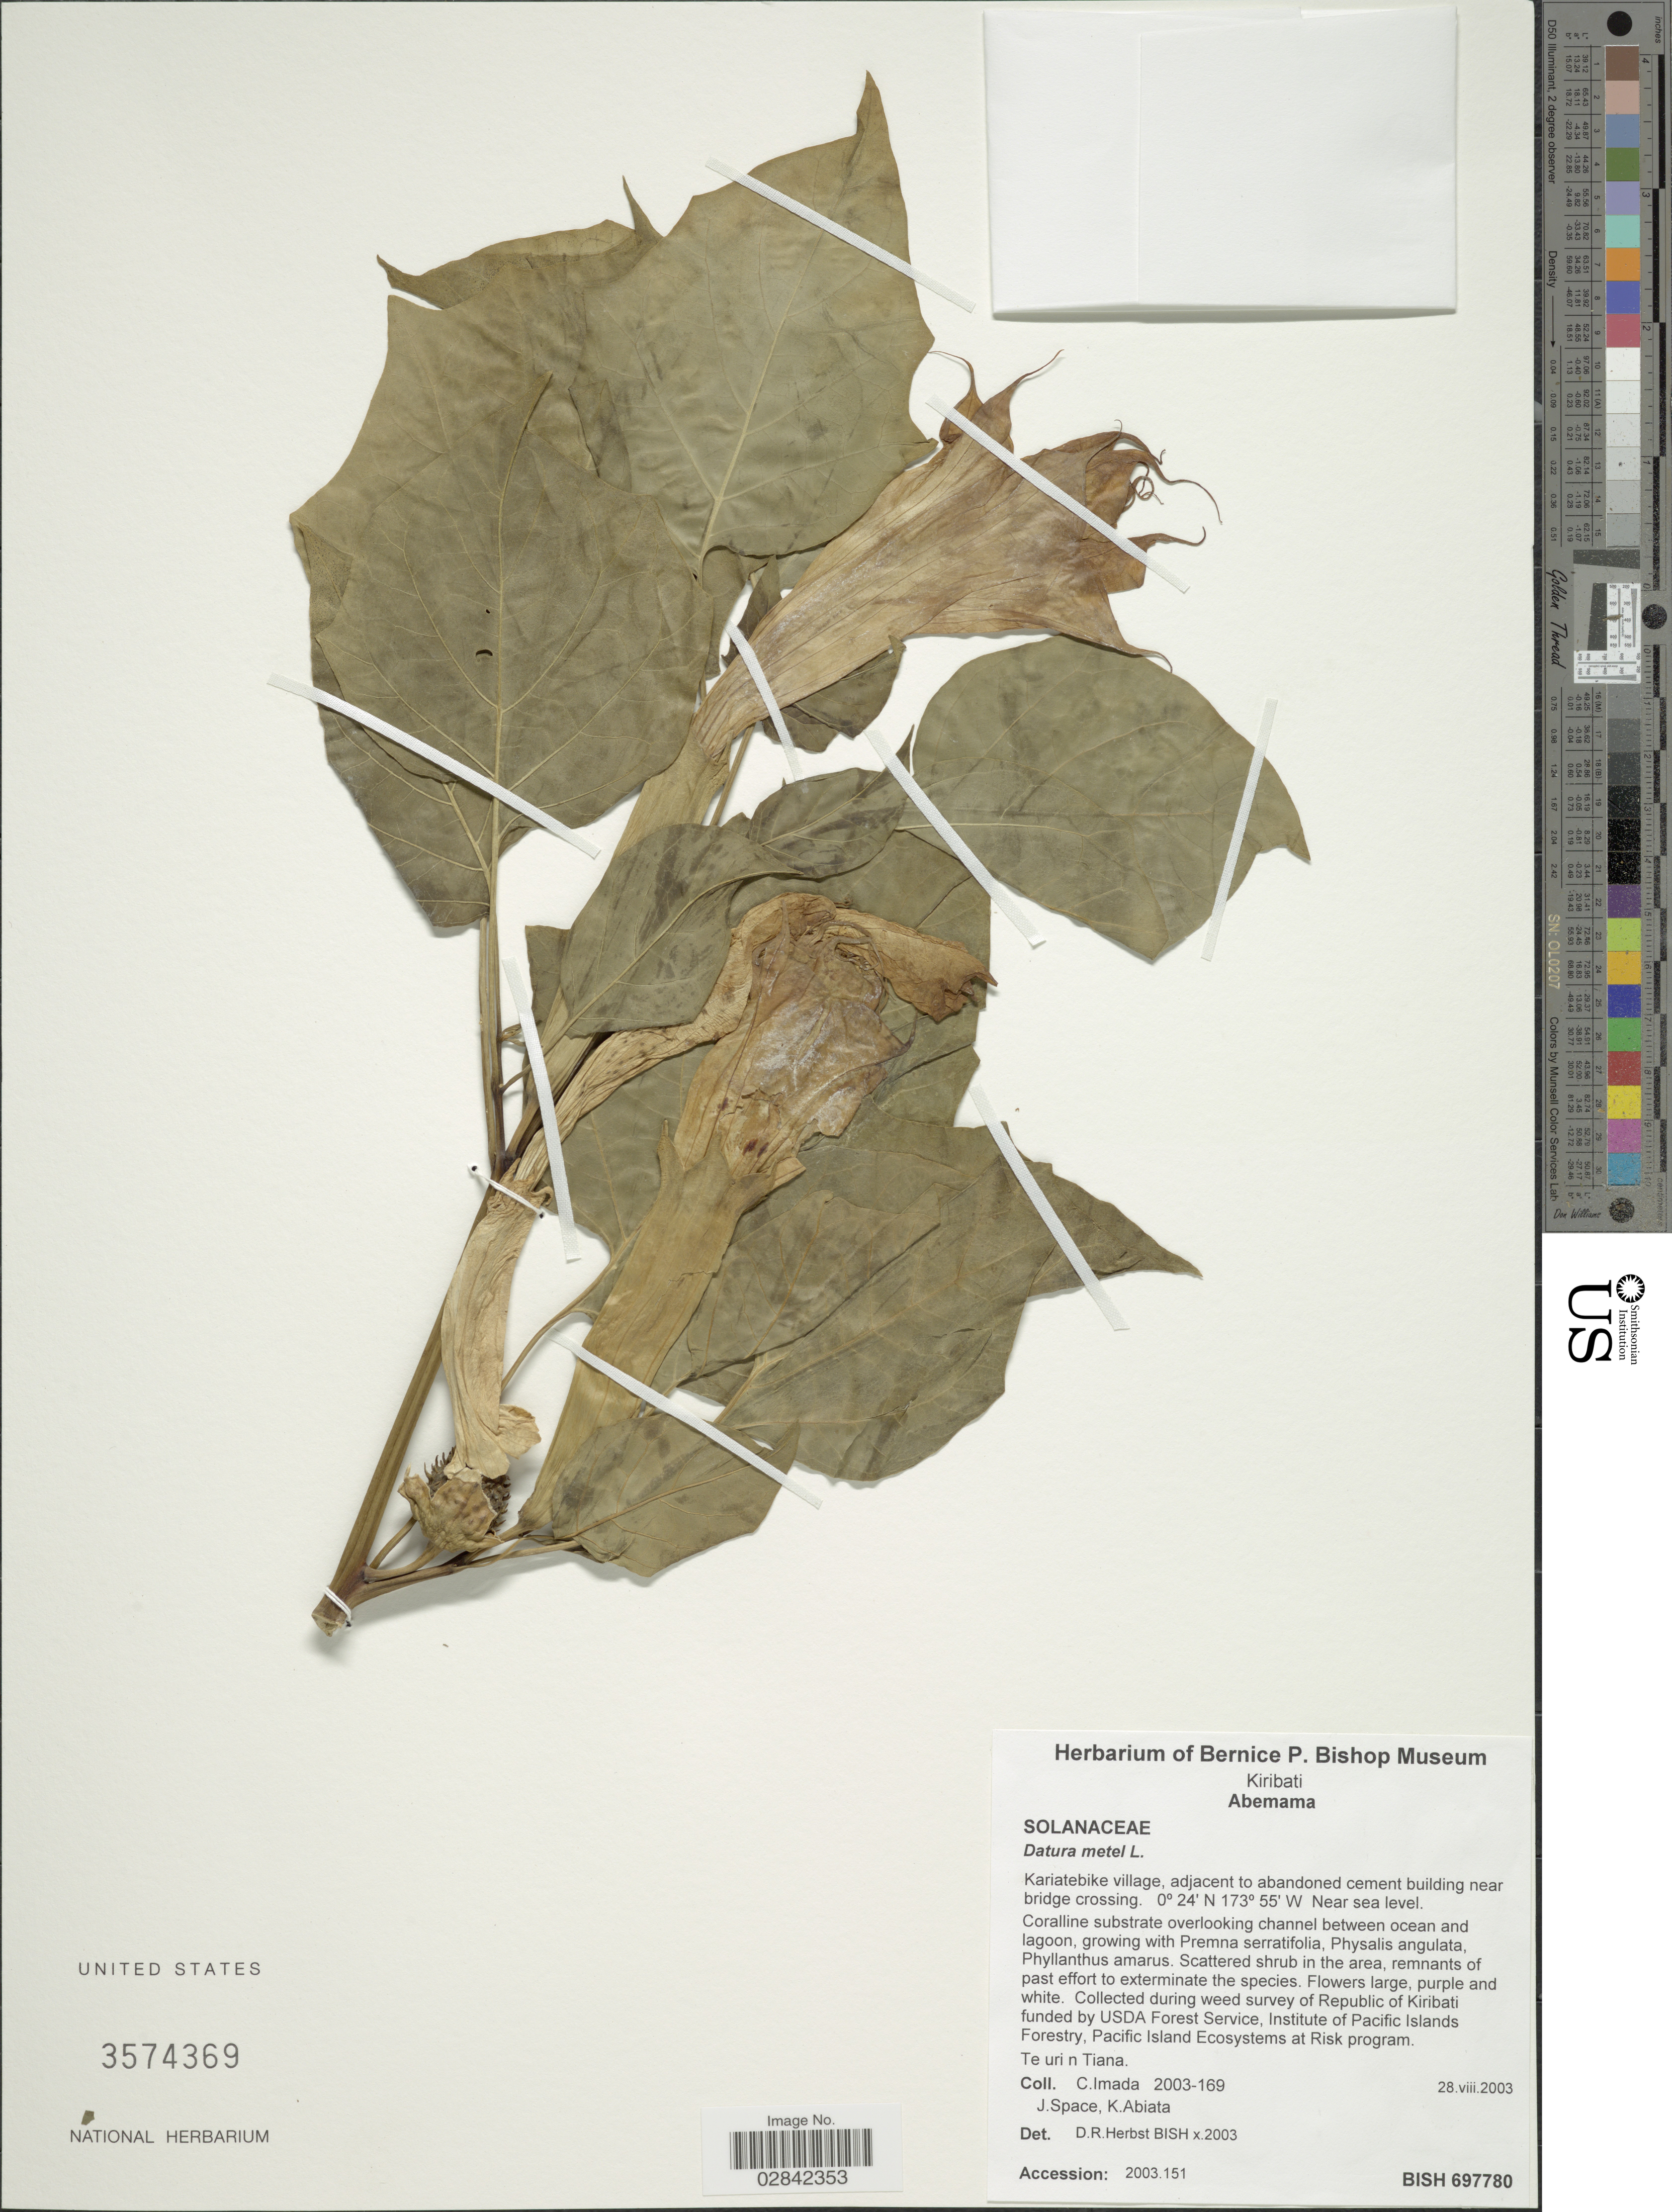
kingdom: Plantae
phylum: Tracheophyta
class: Magnoliopsida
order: Solanales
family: Solanaceae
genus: Datura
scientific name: Datura metel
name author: L.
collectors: C. Imada, J. Space & K. Abiata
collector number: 2003-169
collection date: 2003-08-28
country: Kiribati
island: Abemama Atoll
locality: Abemama, Kariatebike village, adjacent to abandoned cement building near bridge crossing.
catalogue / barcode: US 3574369